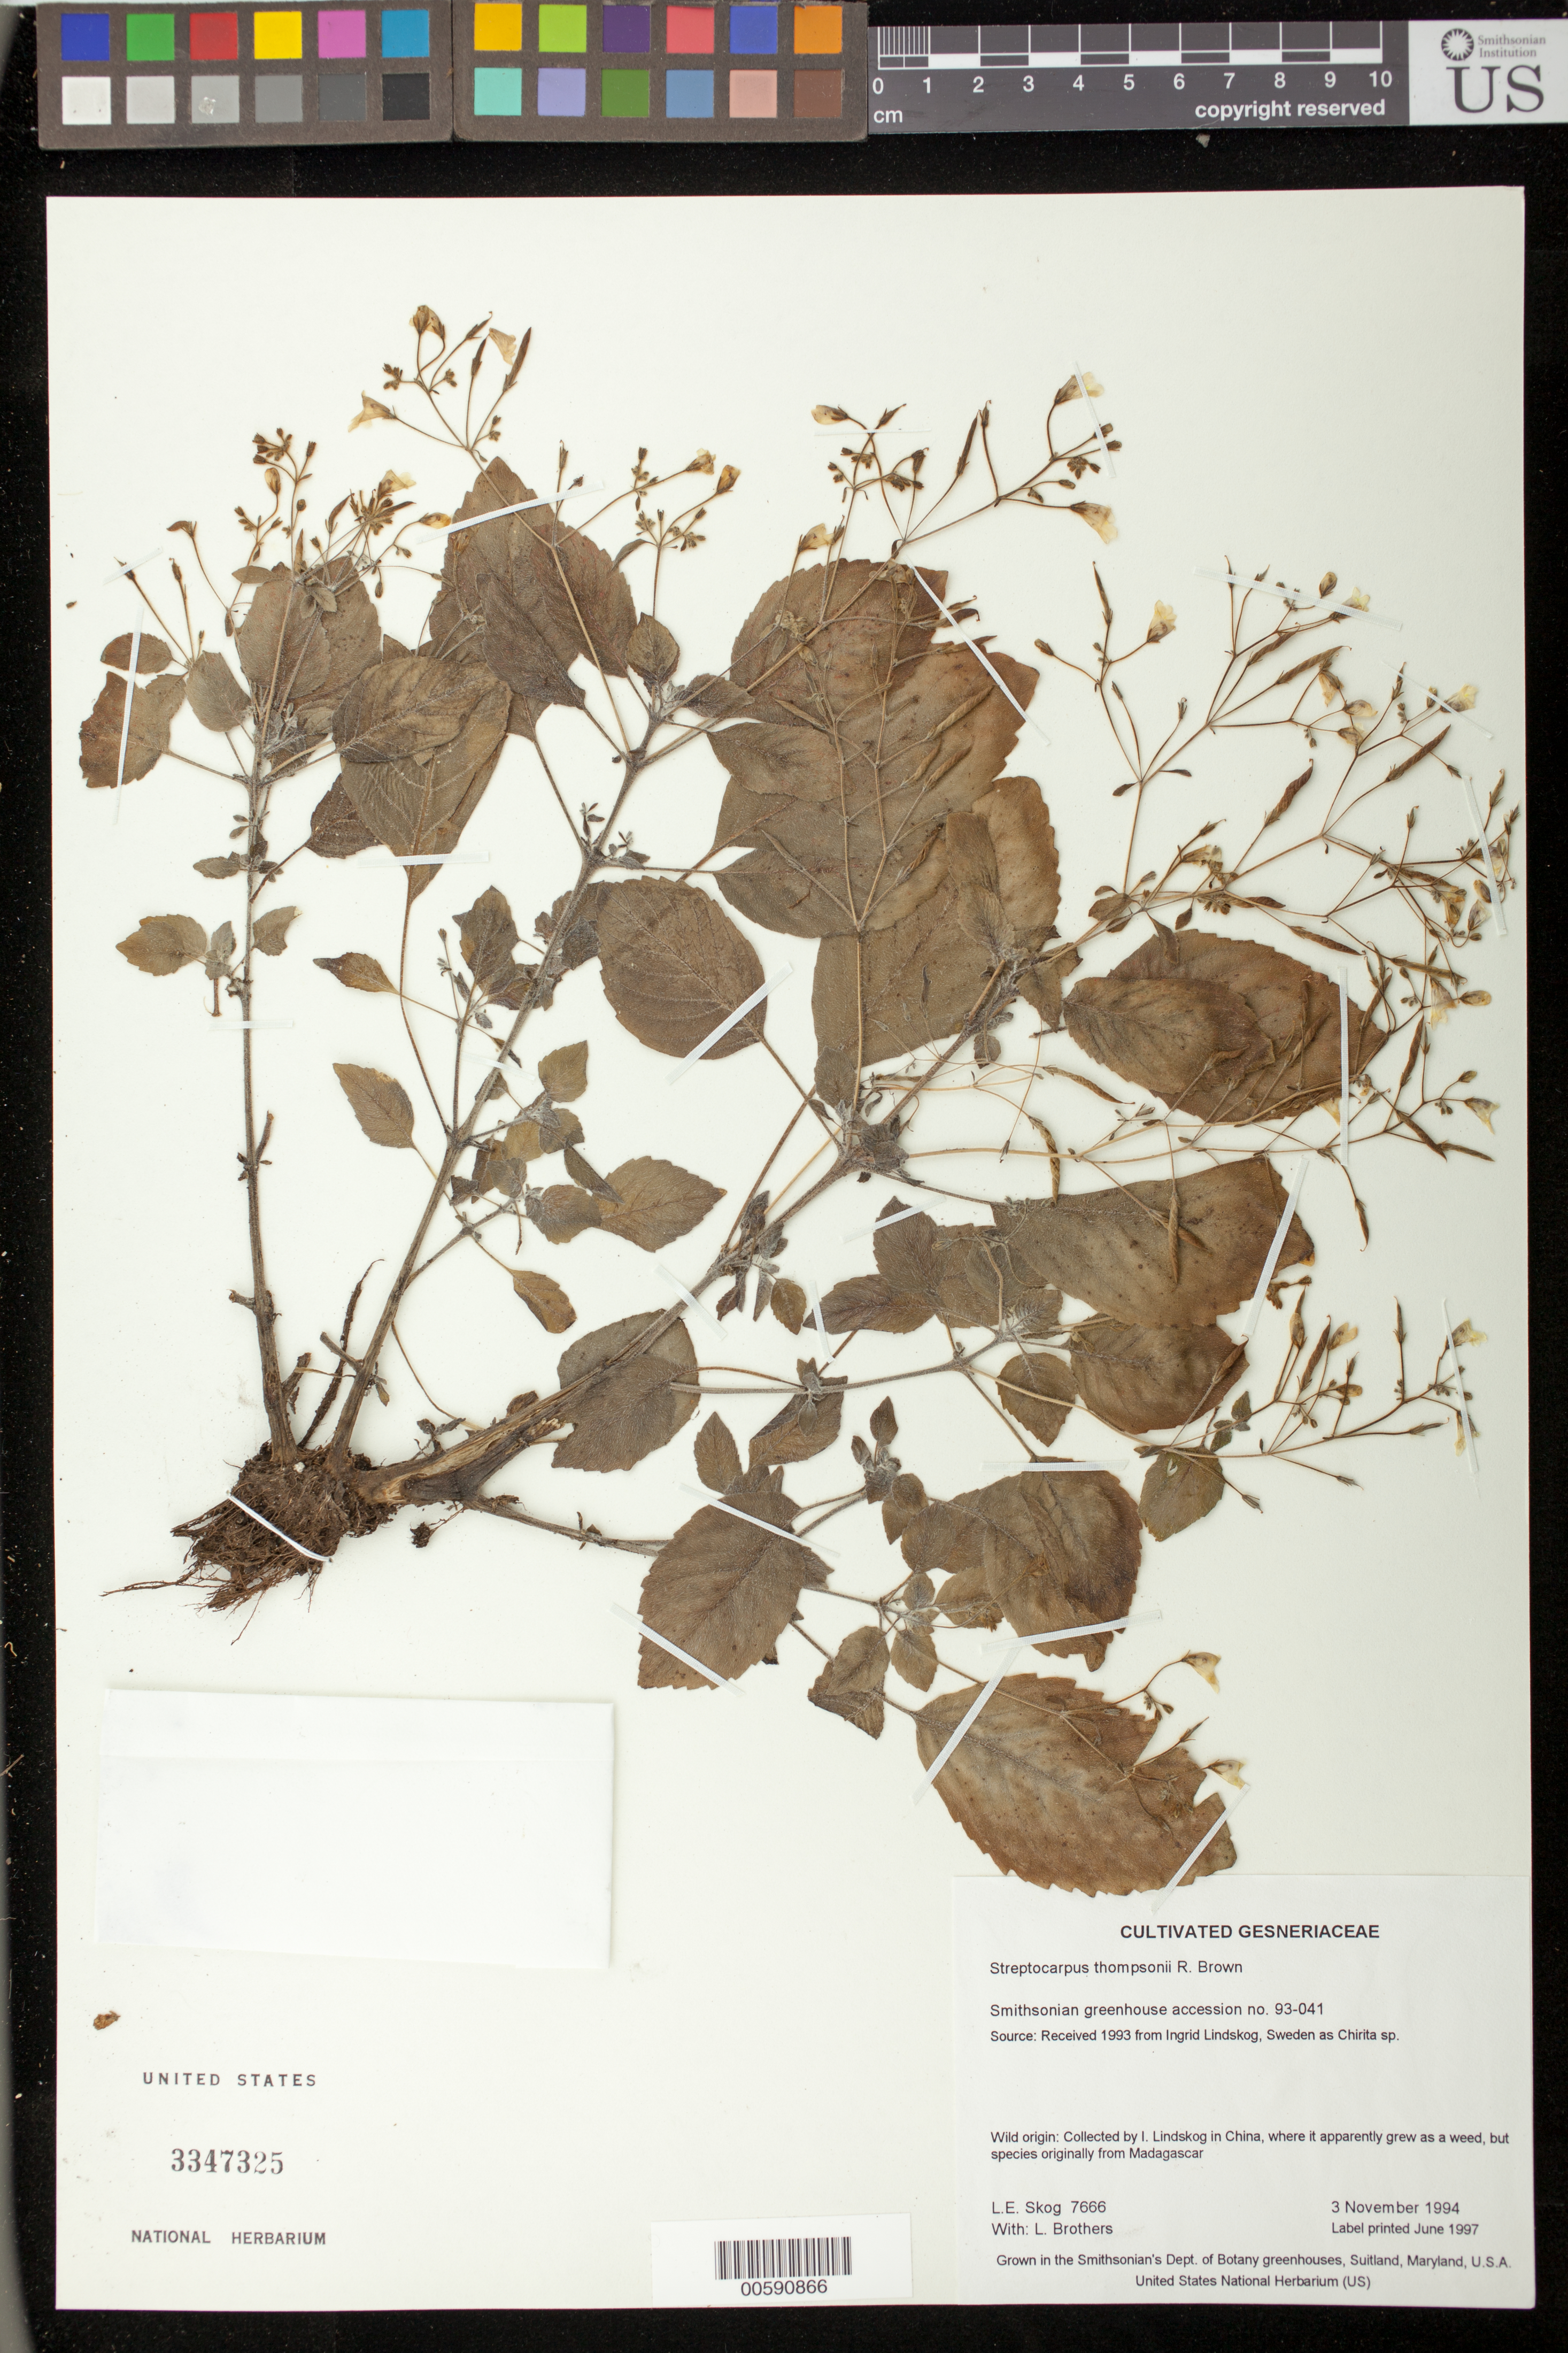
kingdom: Plantae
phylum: Tracheophyta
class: Magnoliopsida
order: Lamiales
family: Gesneriaceae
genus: Streptocarpus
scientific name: Streptocarpus thompsonii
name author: R. Br.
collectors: L. E. Skog & L. Brothers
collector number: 7666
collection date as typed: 03 Nov 1994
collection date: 1994-11-03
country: China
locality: Grown in the Smithsonian's Dept. of Botany greenhouses, Suitland, Maryland, U.S.A.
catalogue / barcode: US 3347325